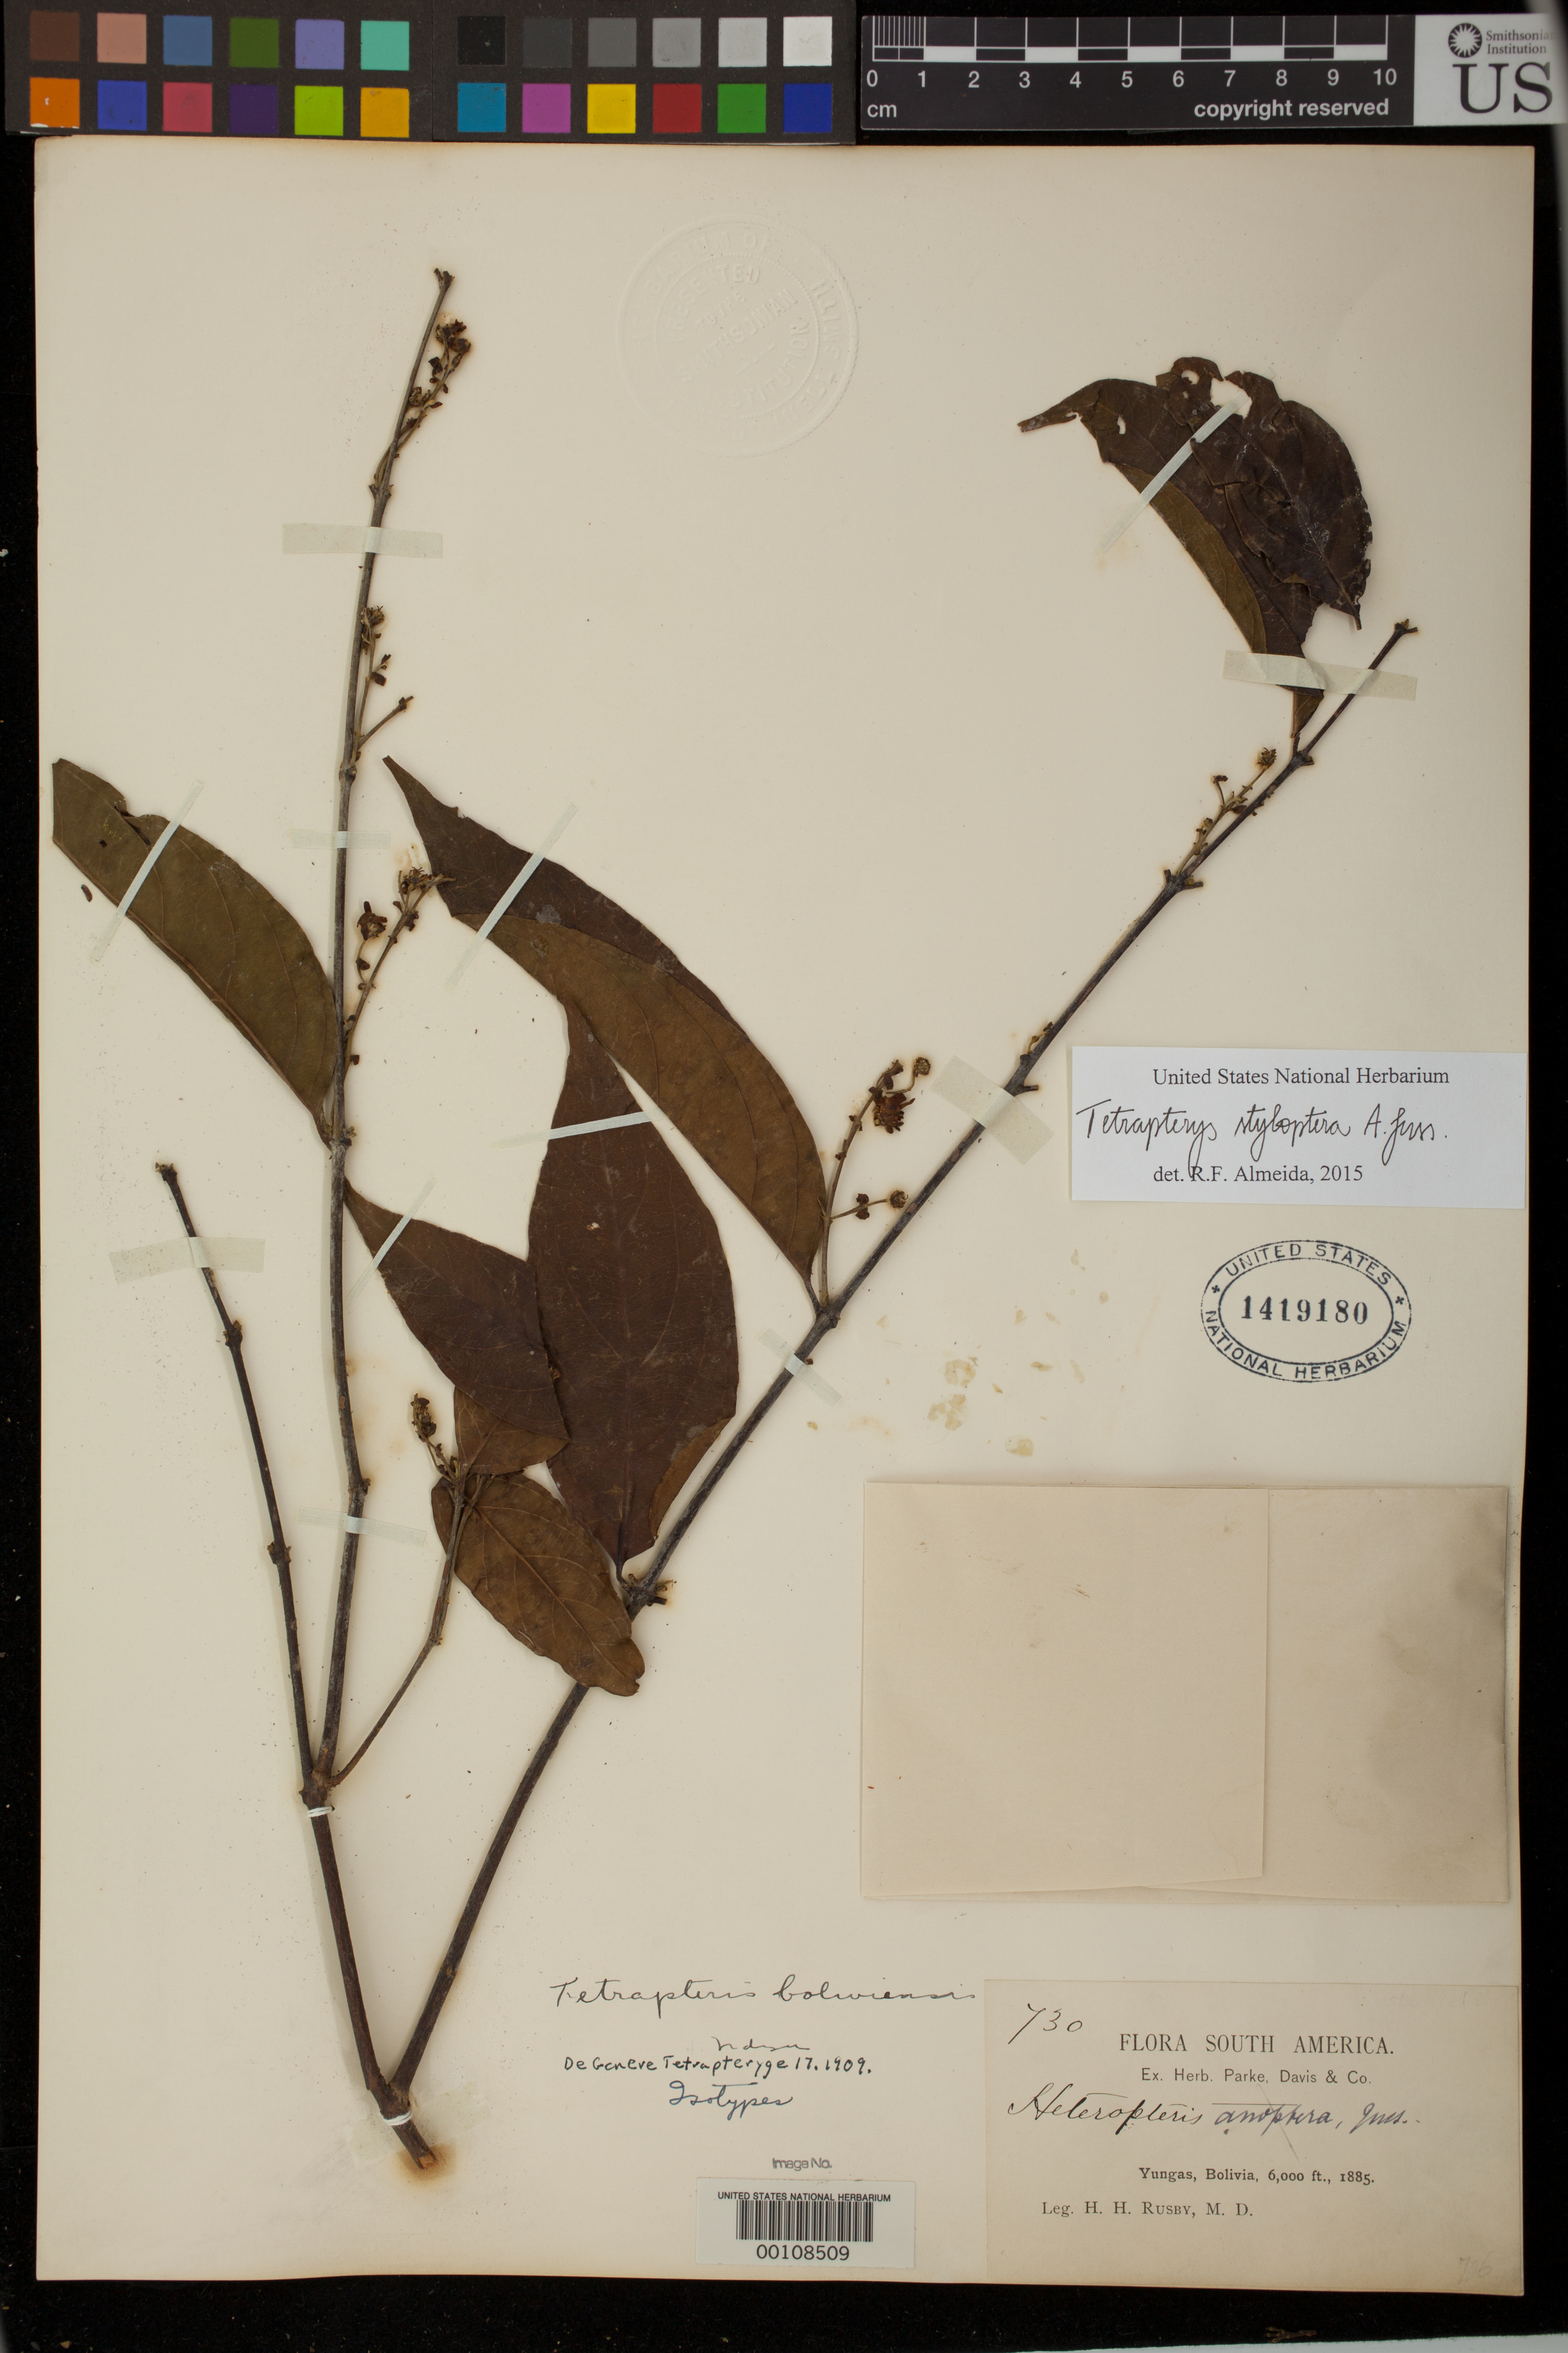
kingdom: Plantae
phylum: Tracheophyta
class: Magnoliopsida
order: Malpighiales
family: Malpighiaceae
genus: Tetrapterys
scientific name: Tetrapterys boliviensis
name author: Nied.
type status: Isosyntype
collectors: H. H. Rusby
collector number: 730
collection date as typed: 1885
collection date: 1885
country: Bolivia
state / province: La Páz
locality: Yungas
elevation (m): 1829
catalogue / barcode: US 1419180